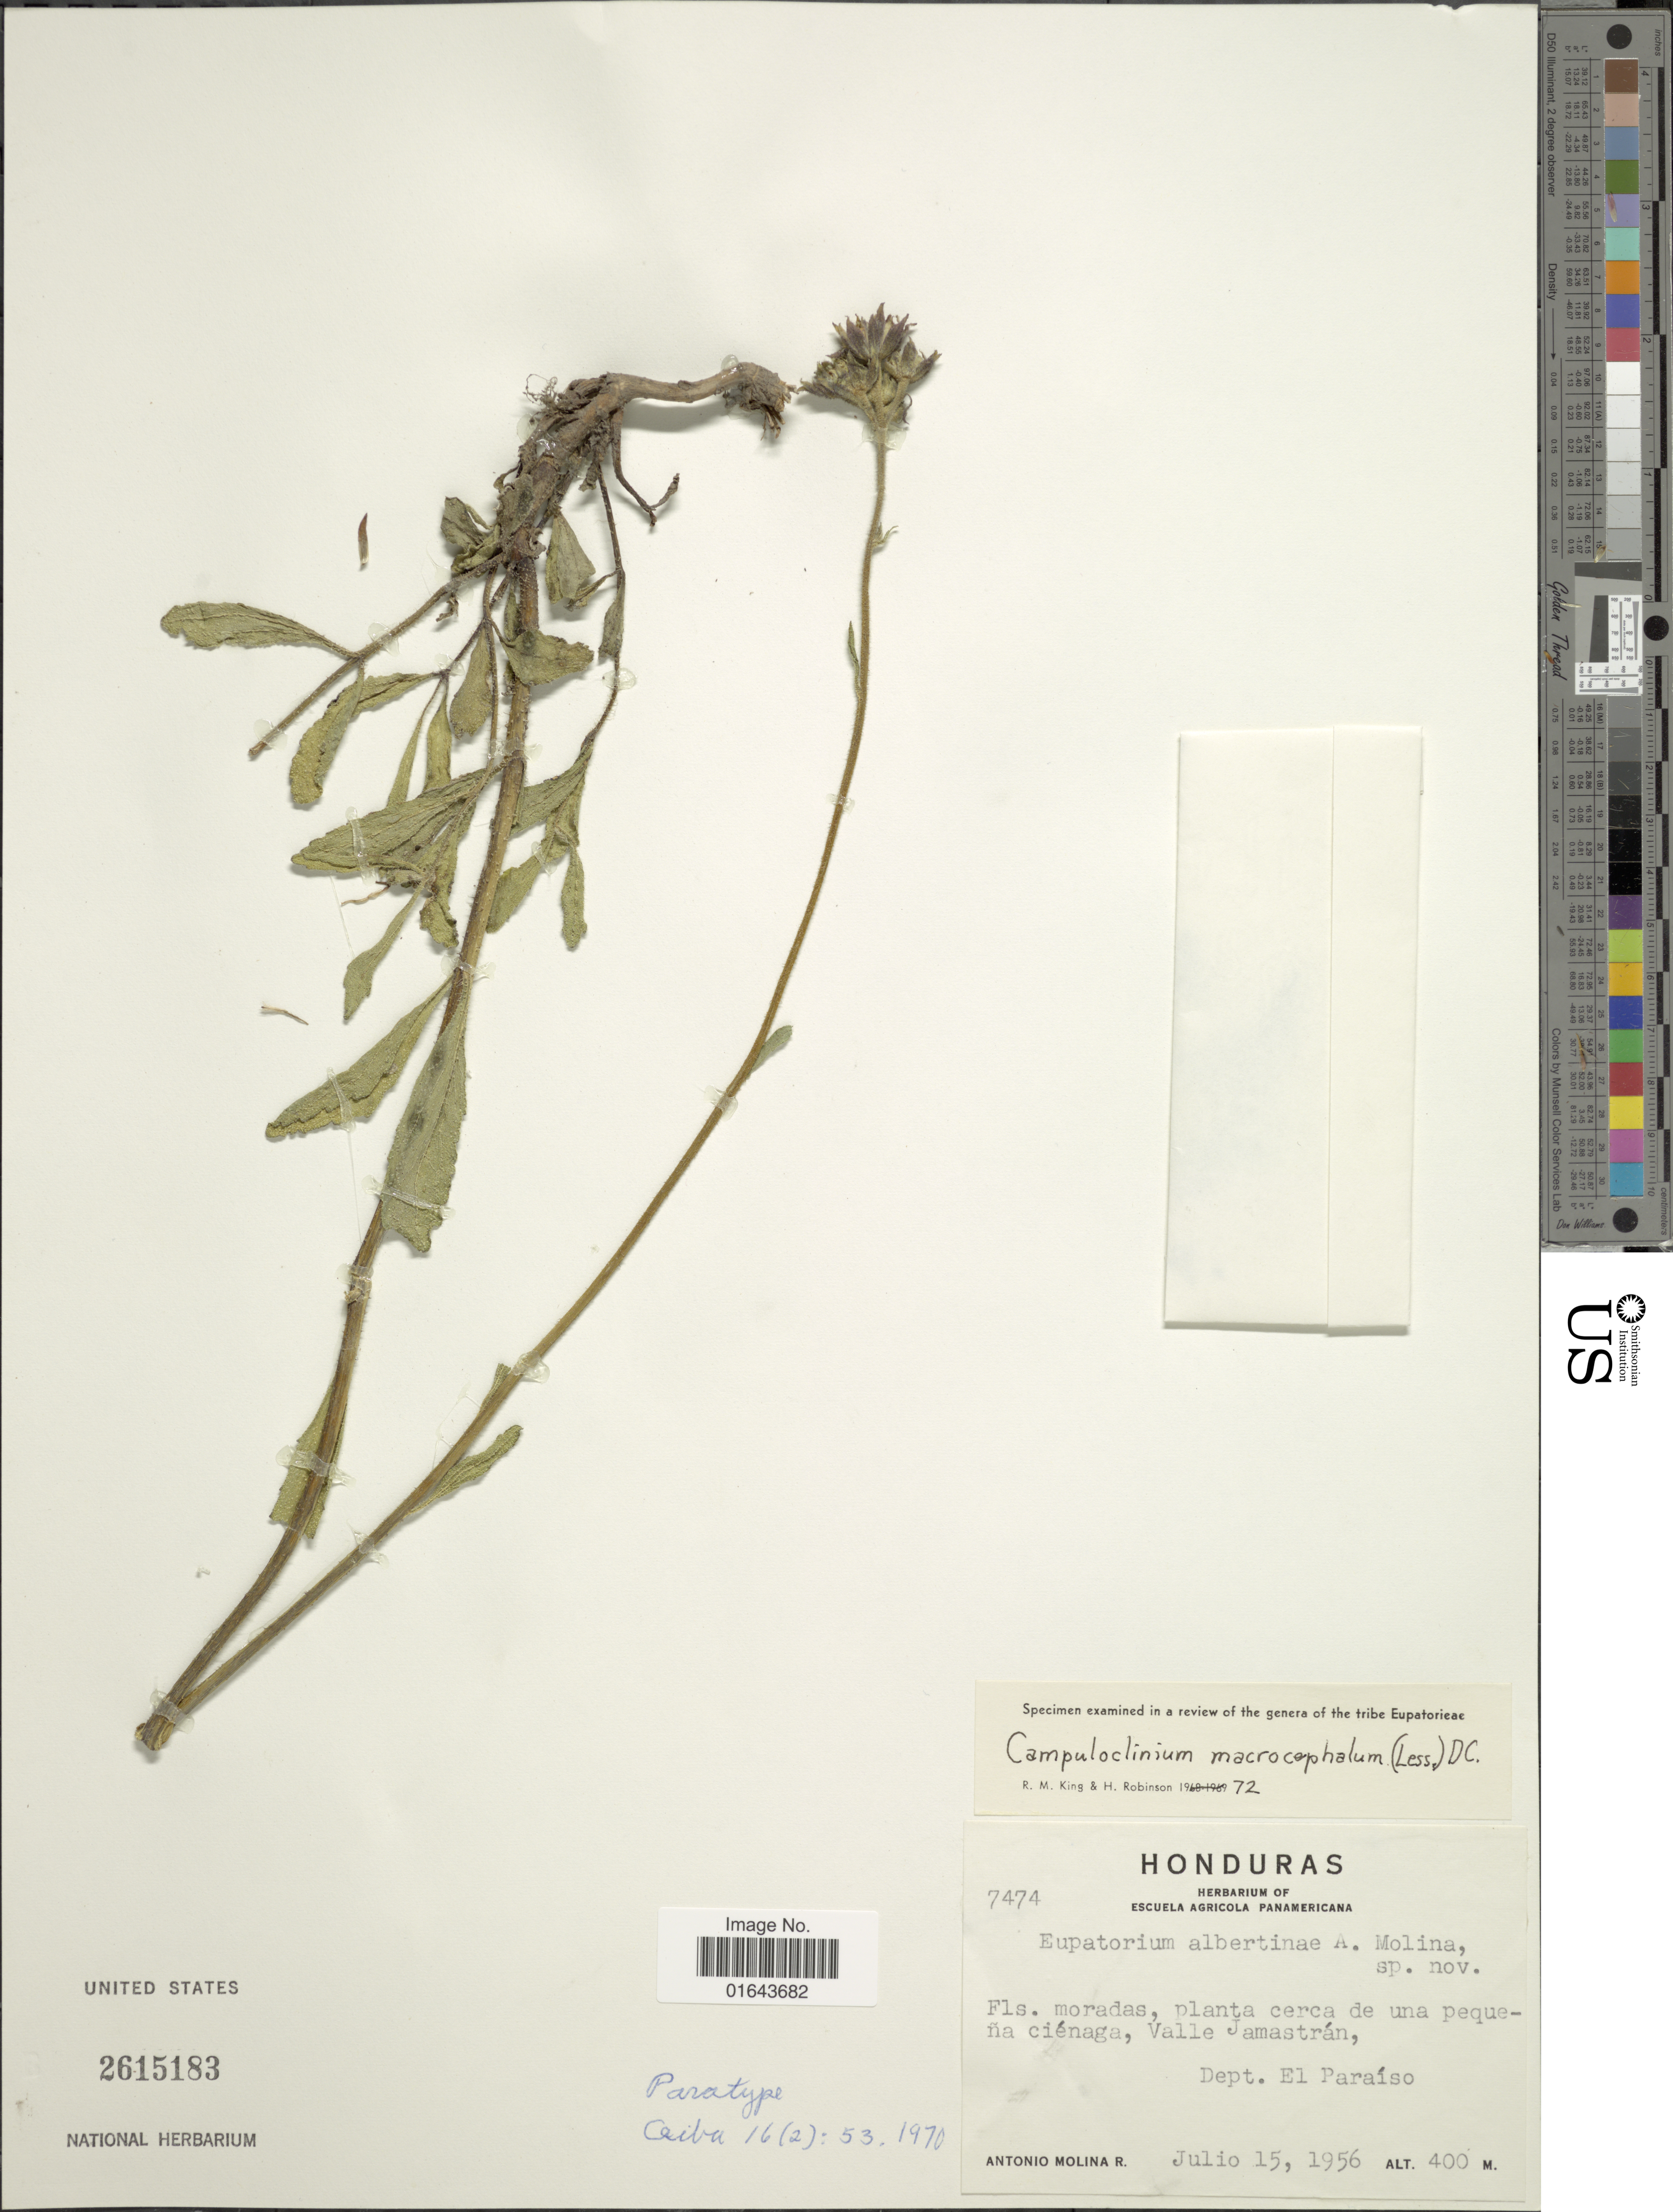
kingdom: Plantae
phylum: Tracheophyta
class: Magnoliopsida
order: Asterales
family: Asteraceae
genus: Campuloclinium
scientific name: Campuloclinium macrocephalum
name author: (Less.) DC.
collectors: A. Molina R.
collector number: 7474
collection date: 1956-07-15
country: Honduras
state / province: El Paraíso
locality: Valle Jamastrán, Dept. El Paraíso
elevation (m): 400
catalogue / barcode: US 2615183